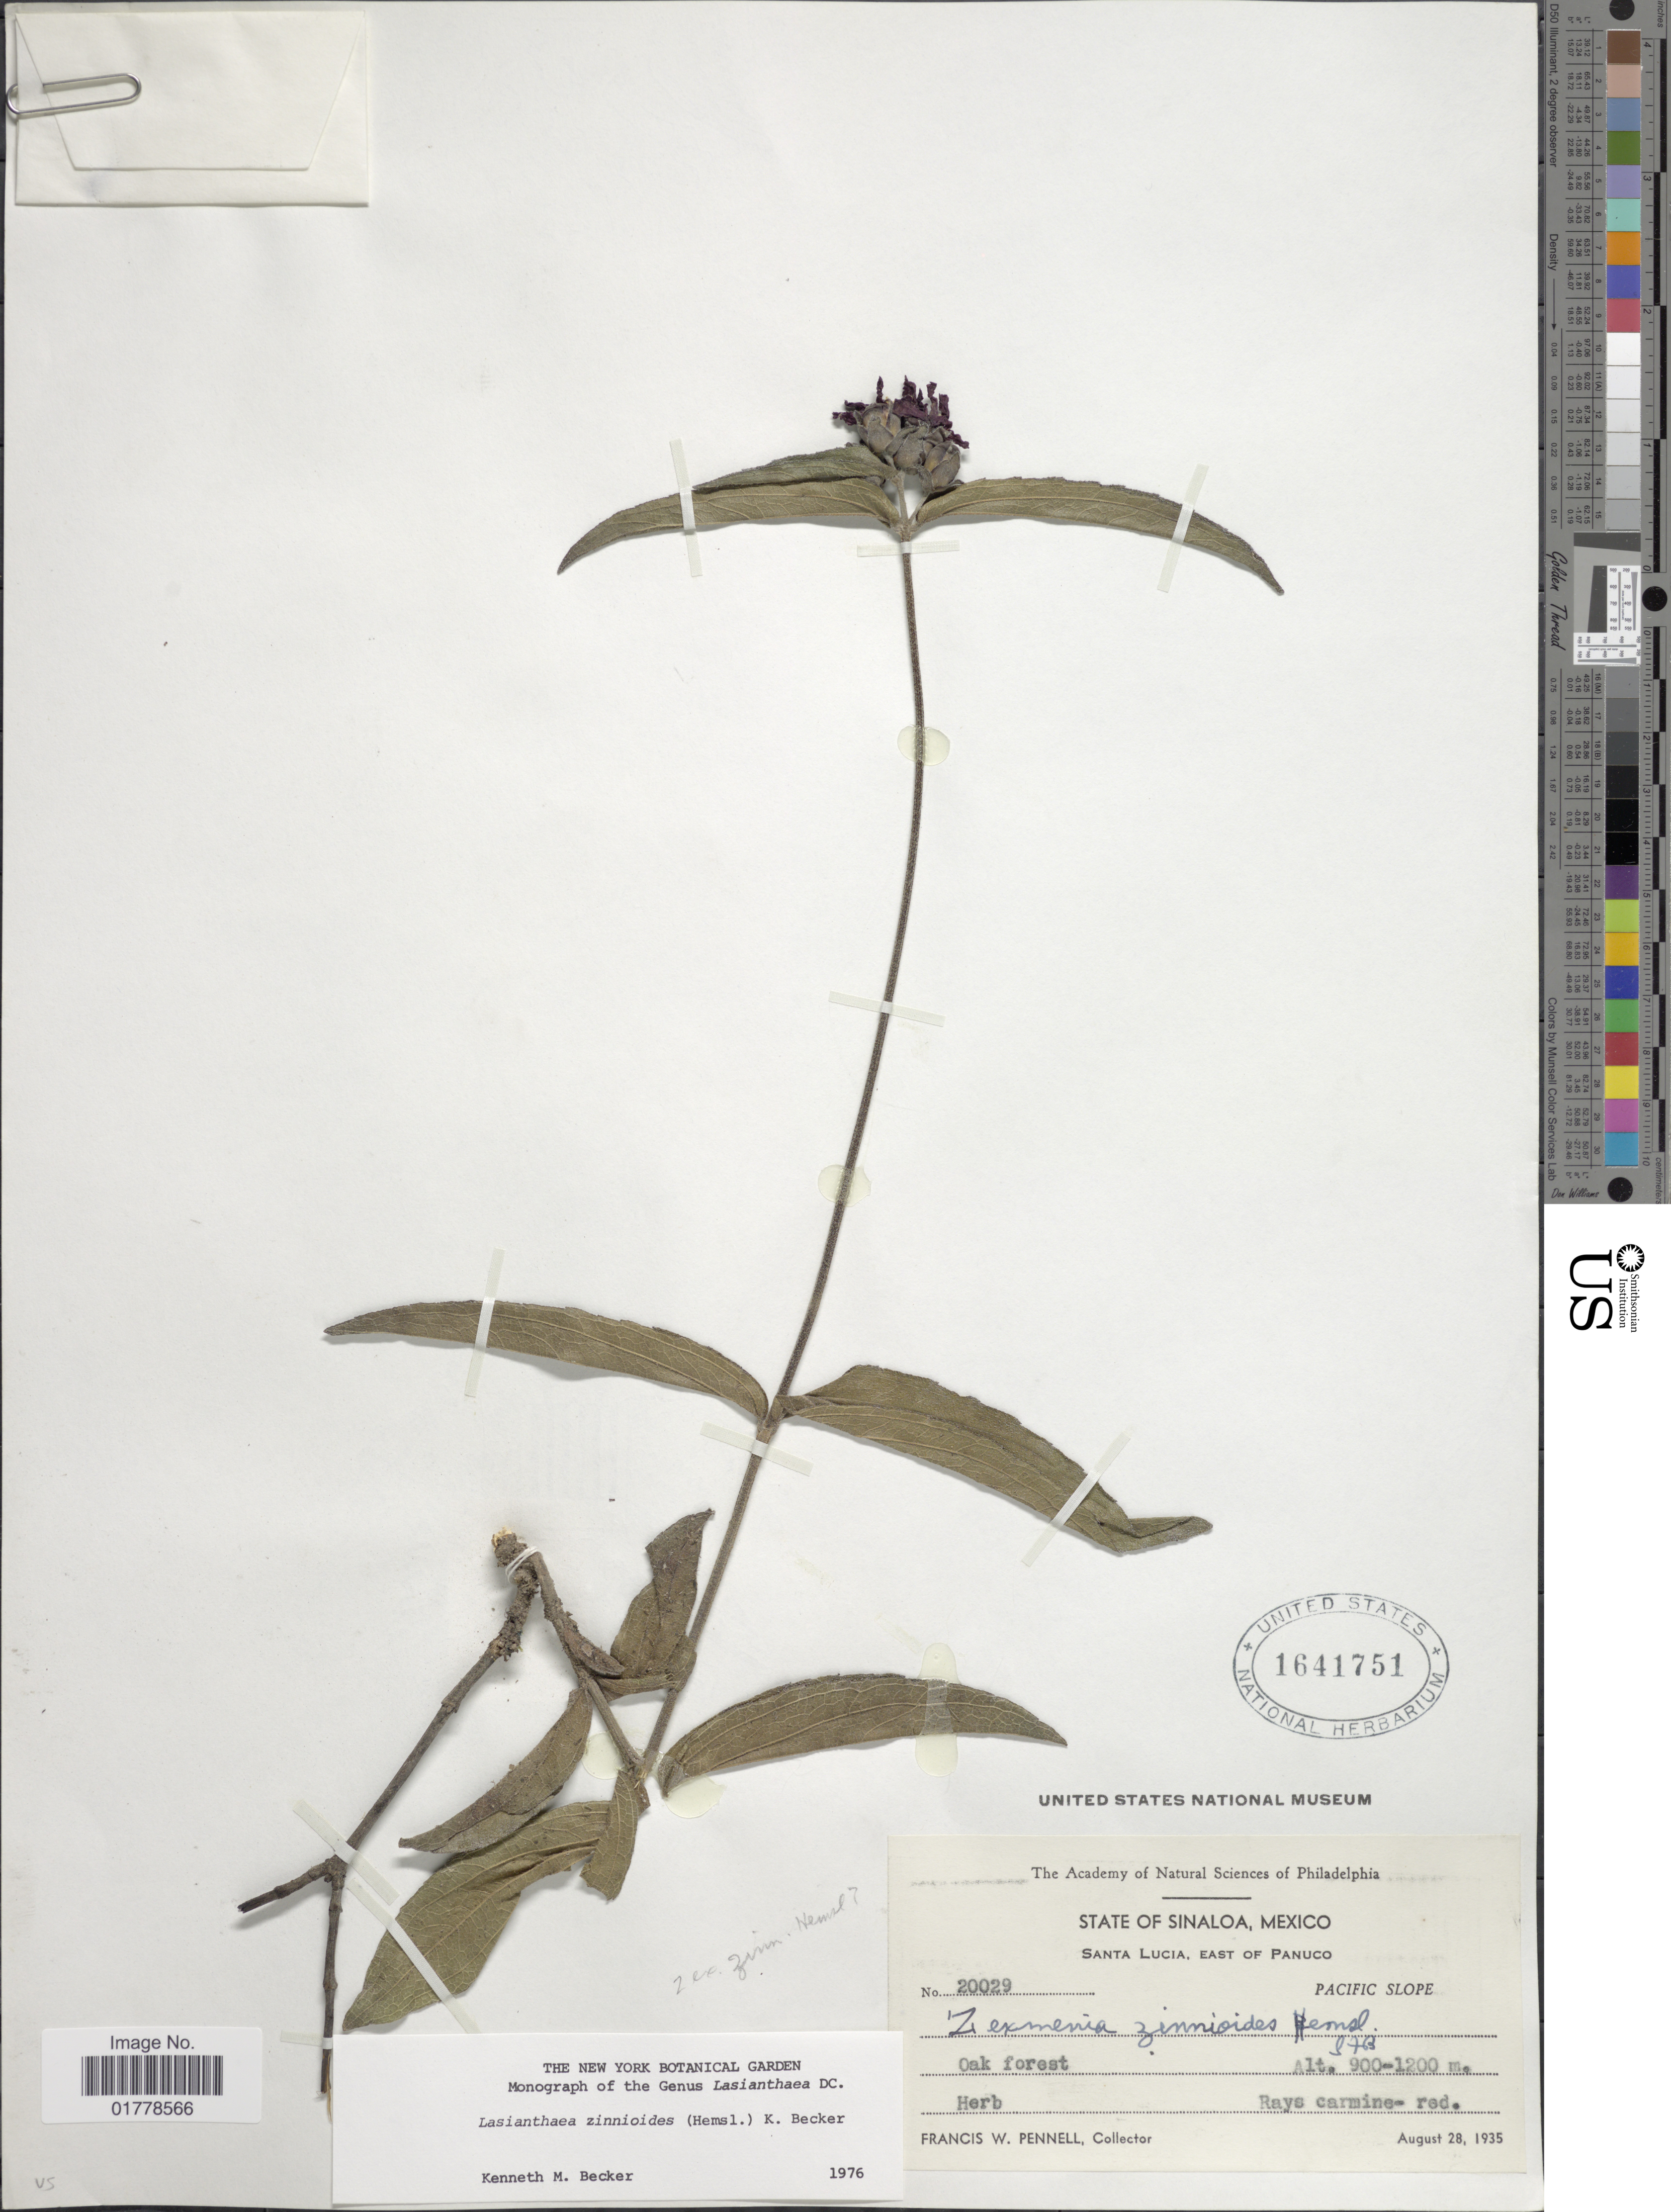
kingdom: Plantae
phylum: Tracheophyta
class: Magnoliopsida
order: Asterales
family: Asteraceae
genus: Lasianthaea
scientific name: Lasianthaea zinnioides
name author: Hemsl. & K. Becker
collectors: F. W. Pennell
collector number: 20029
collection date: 1935-08-28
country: Mexico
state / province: Sinaloa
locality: State of Sinaloa, Mexico. Santa Lucia, East of Panuco. Pacific Slope. Oak forest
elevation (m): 900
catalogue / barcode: US 1641751